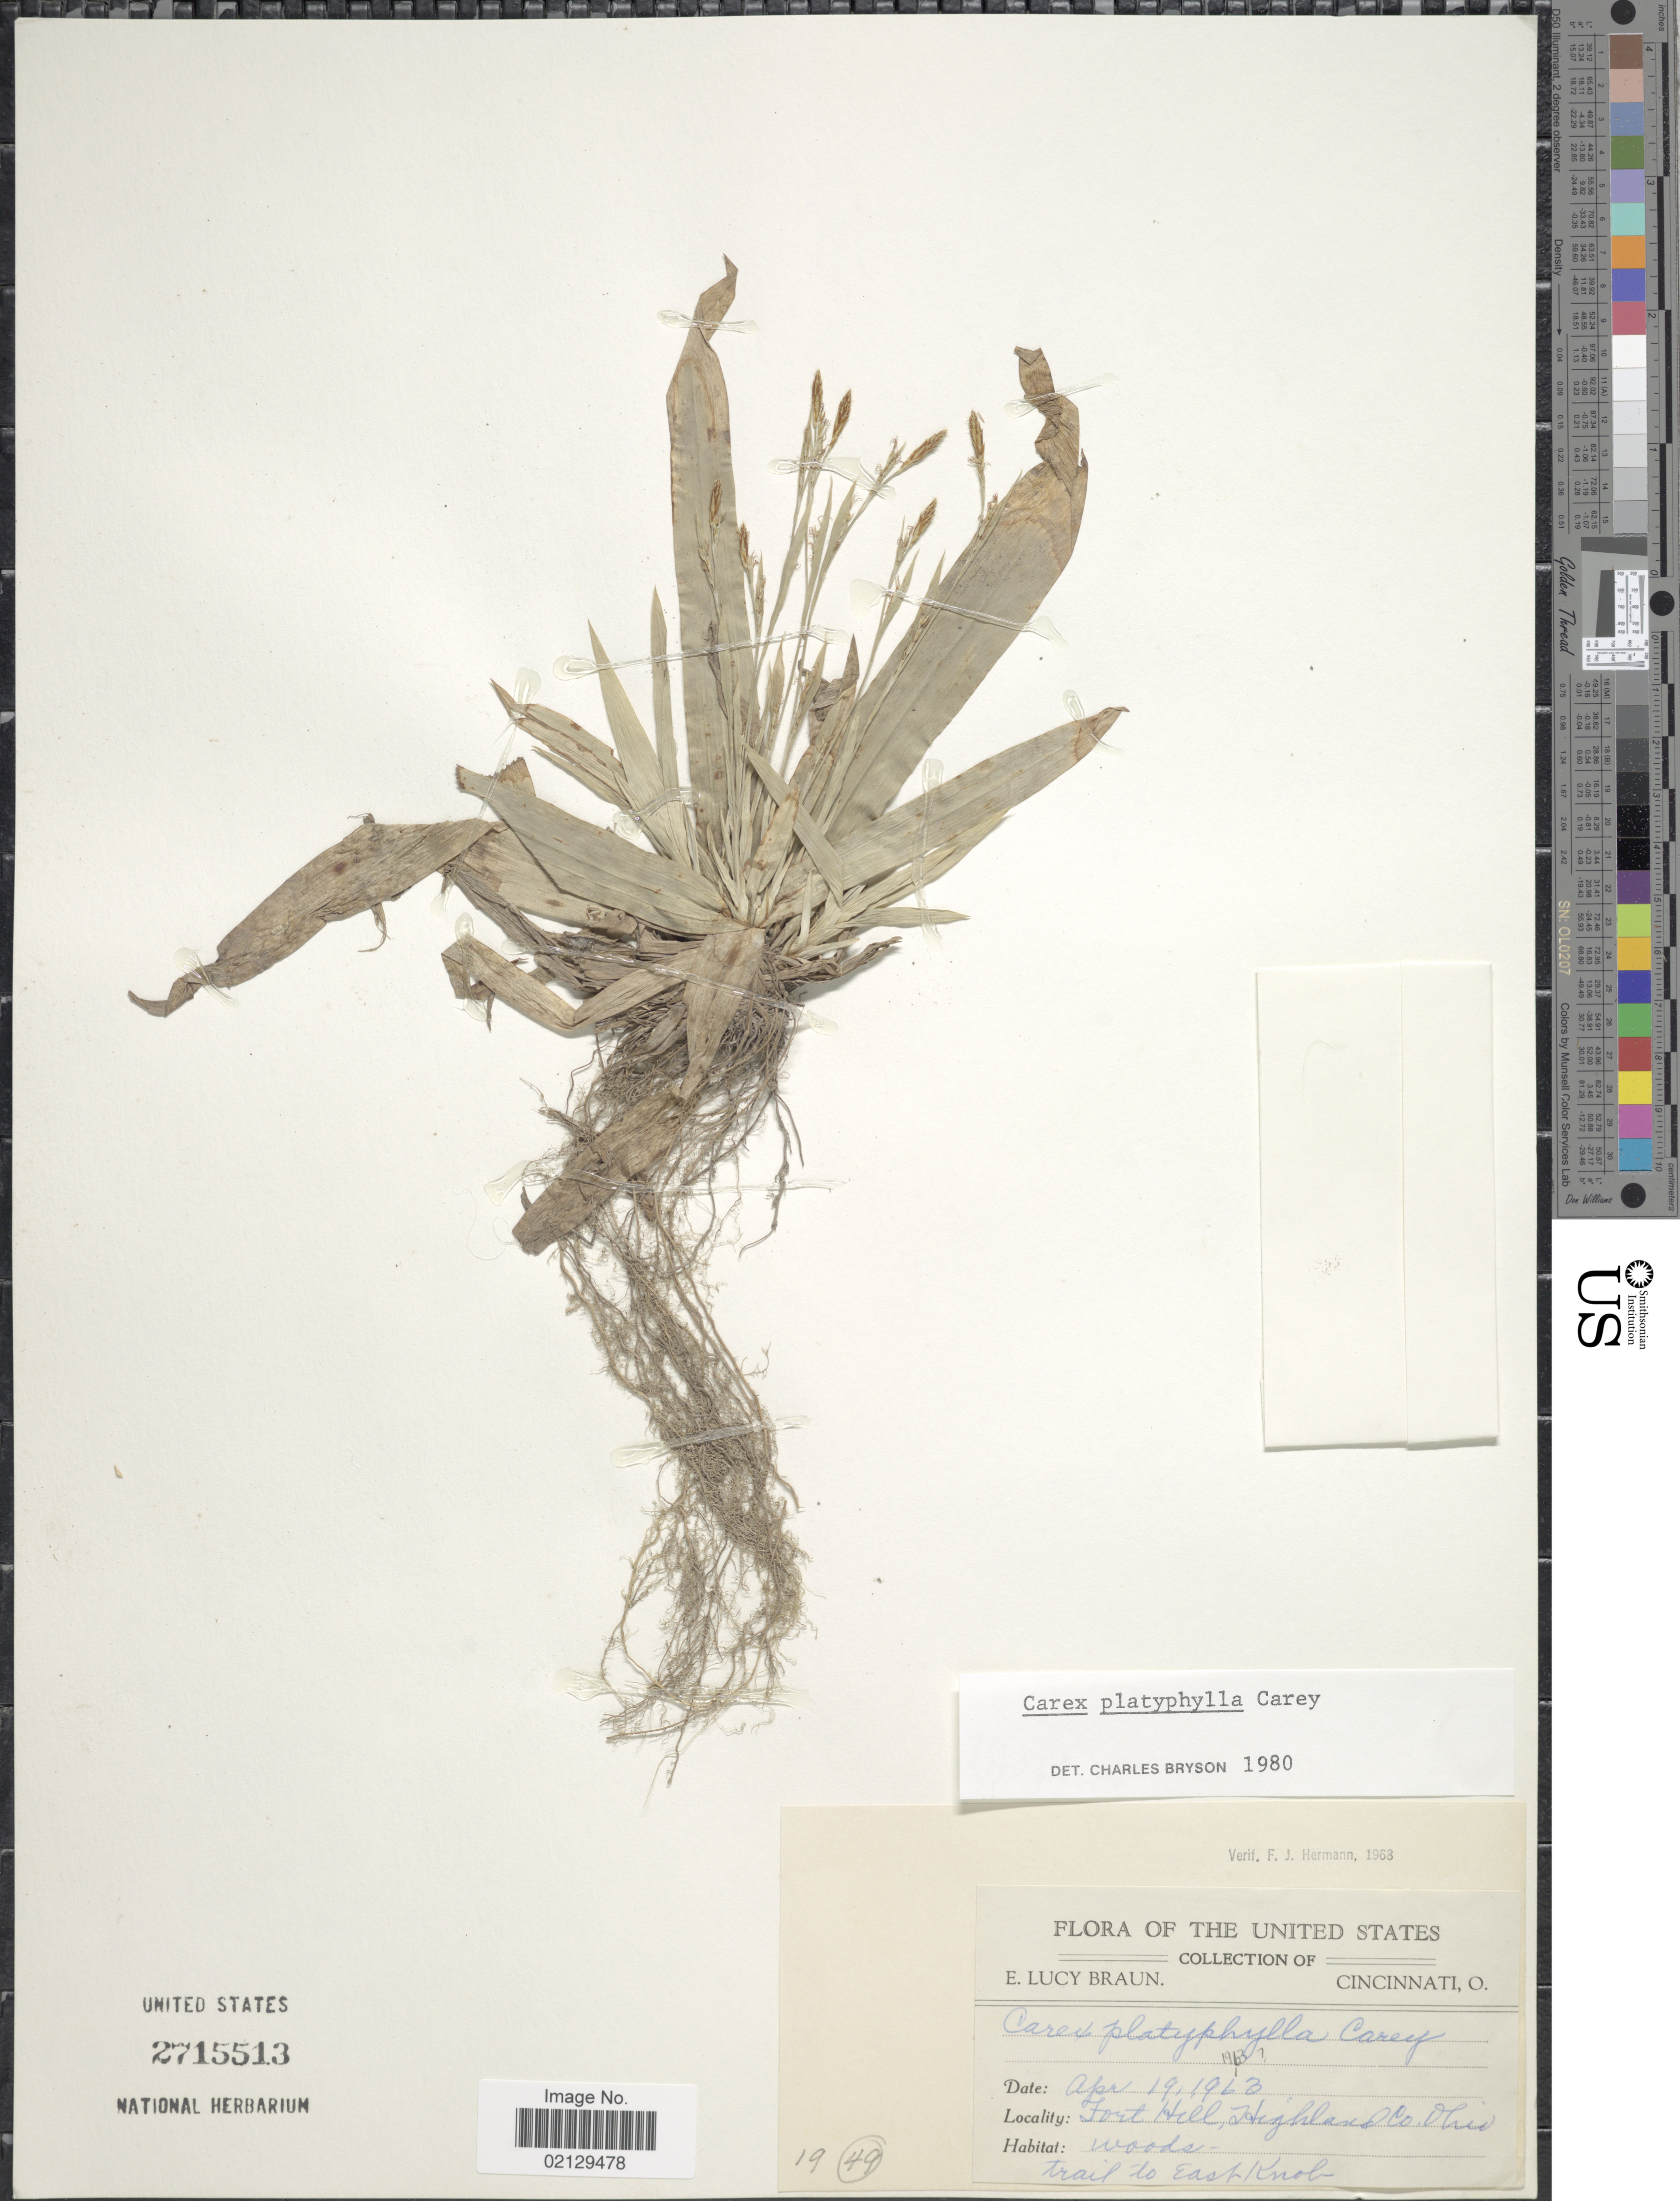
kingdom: Plantae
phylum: Tracheophyta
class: Liliopsida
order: Poales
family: Cyperaceae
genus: Carex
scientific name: Carex platyphylla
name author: J. Carey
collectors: E. L. Braun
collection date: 1963-04-19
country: United States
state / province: Ohio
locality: Fort Hill, Highland Co.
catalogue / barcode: US 2715513